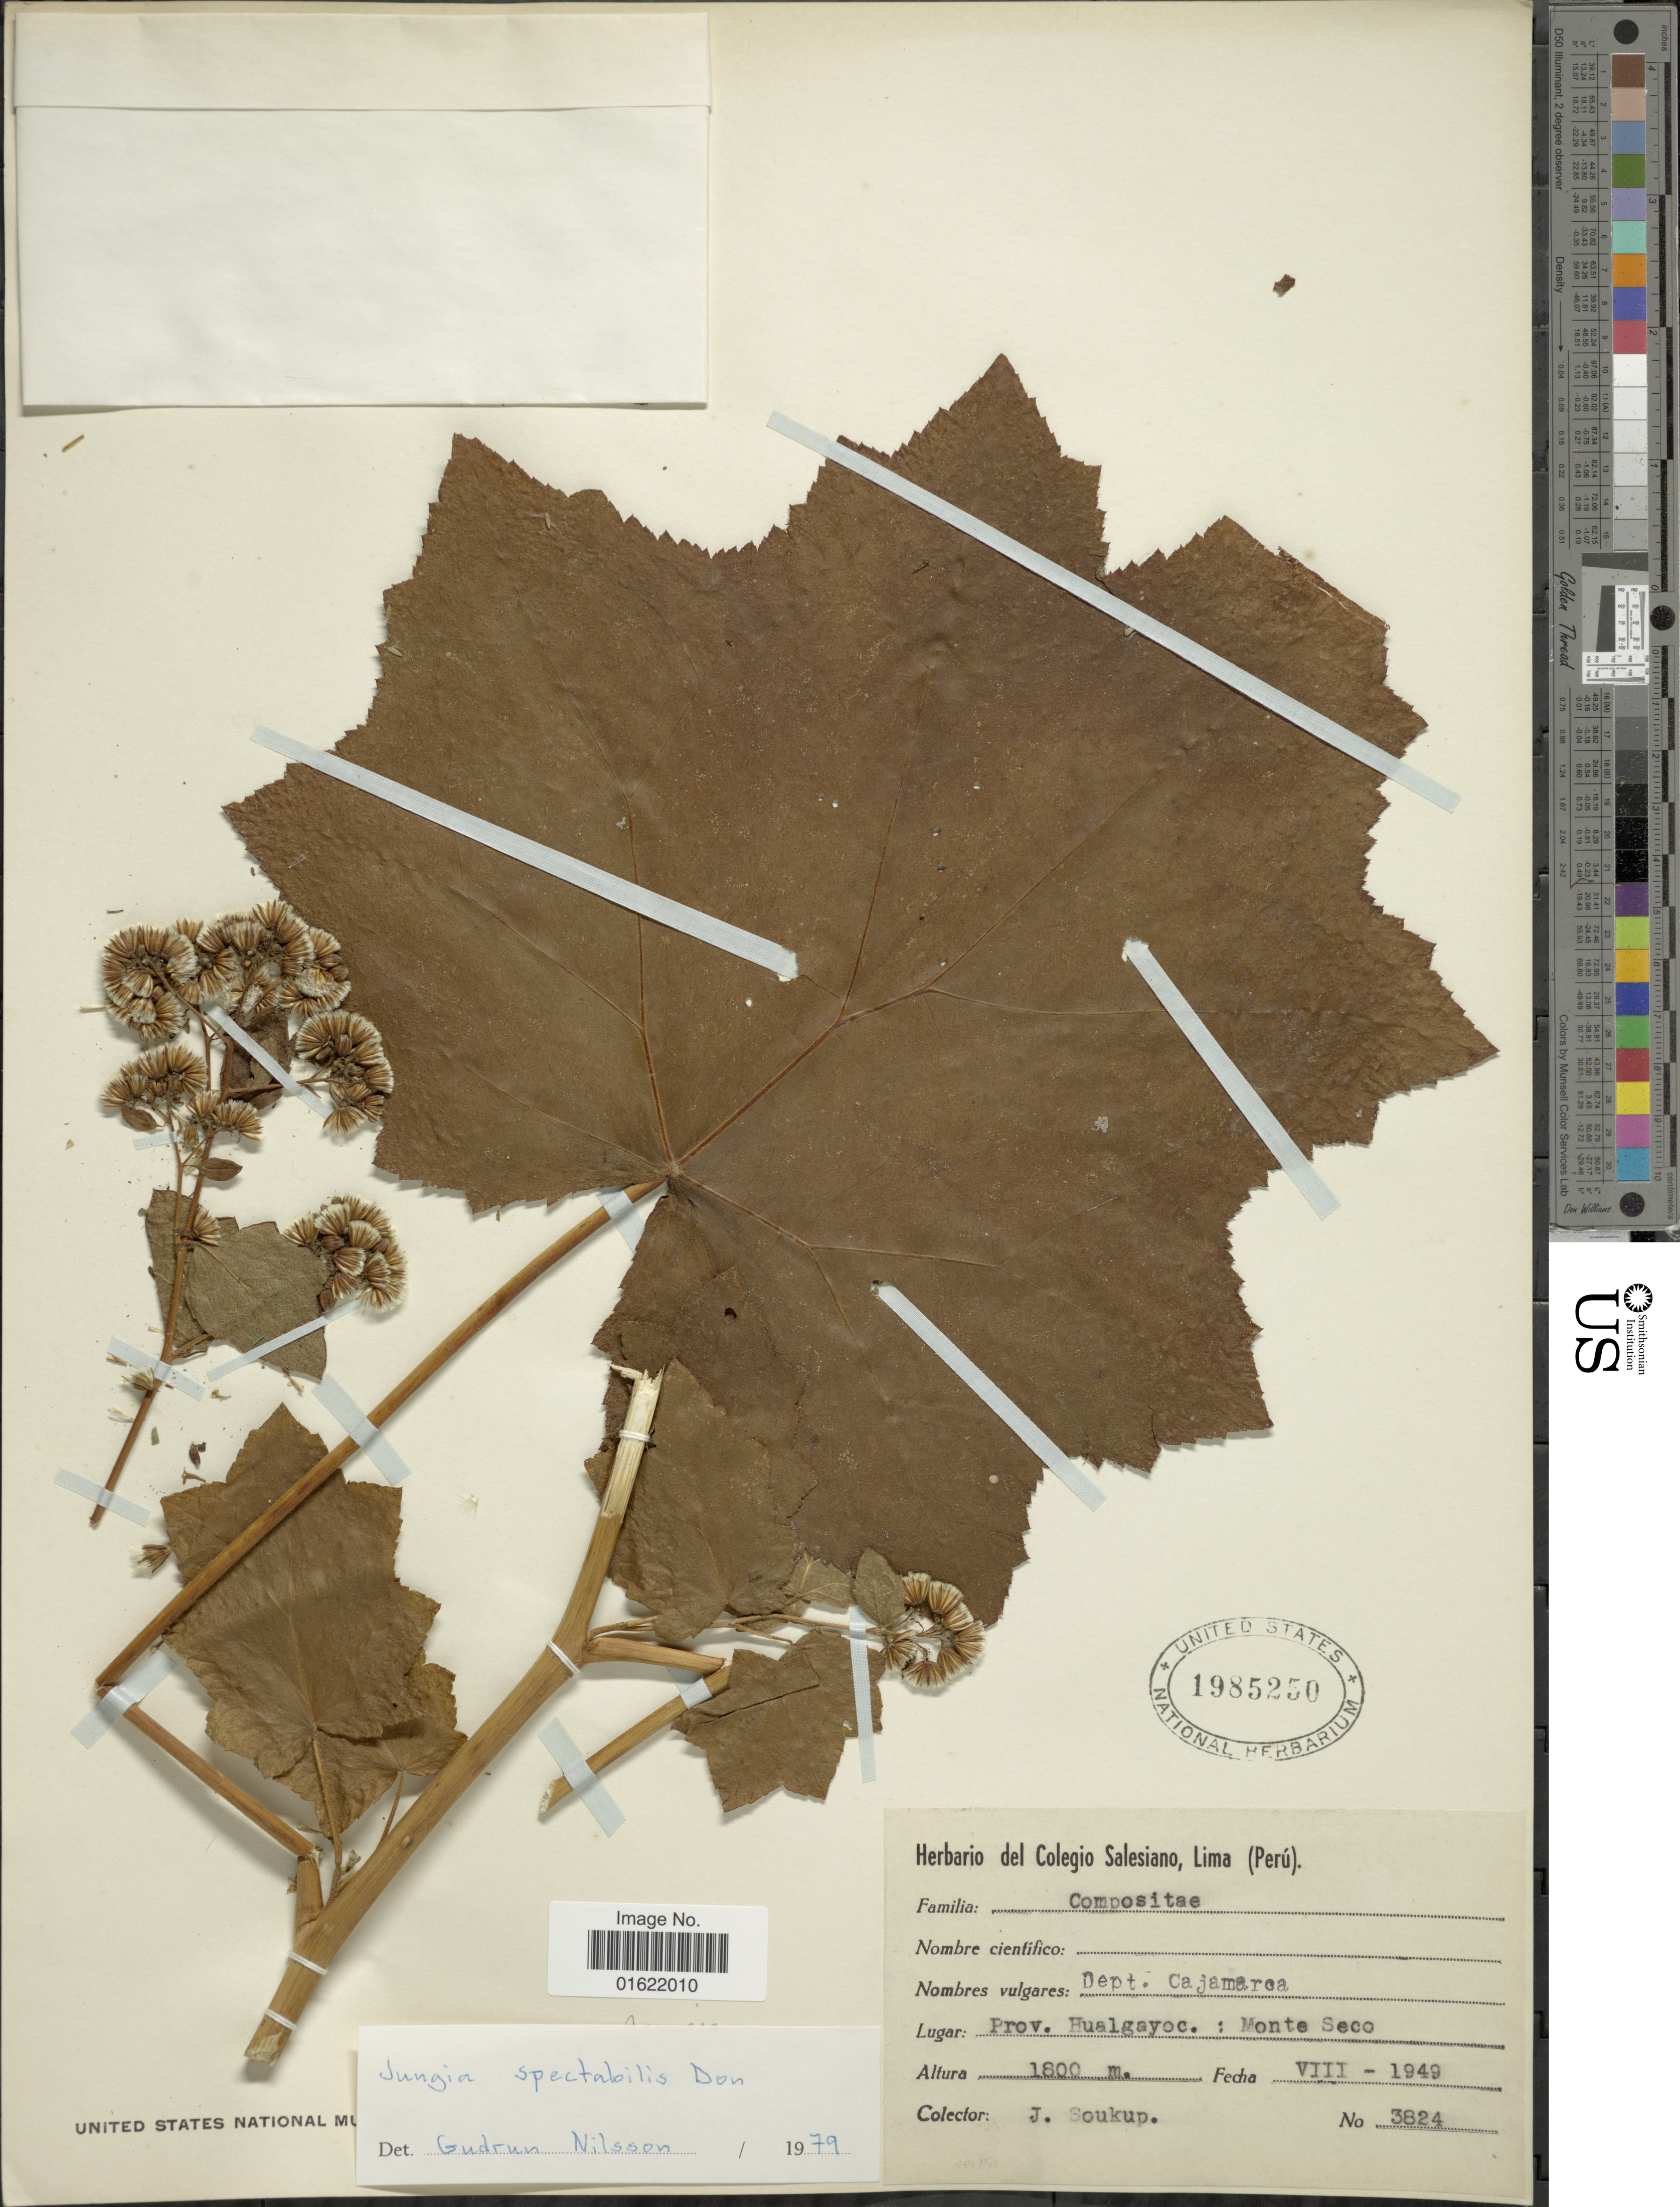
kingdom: Plantae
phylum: Tracheophyta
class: Magnoliopsida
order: Asterales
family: Asteraceae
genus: Jungia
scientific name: Jungia spectabilis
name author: D. Don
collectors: J. Soukup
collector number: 3824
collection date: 1949-08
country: Peru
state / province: Cajamarca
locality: Dept. Cajamarca. Prov. Hualgayoc: Monte Seco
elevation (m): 1800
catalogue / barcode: US 1985250